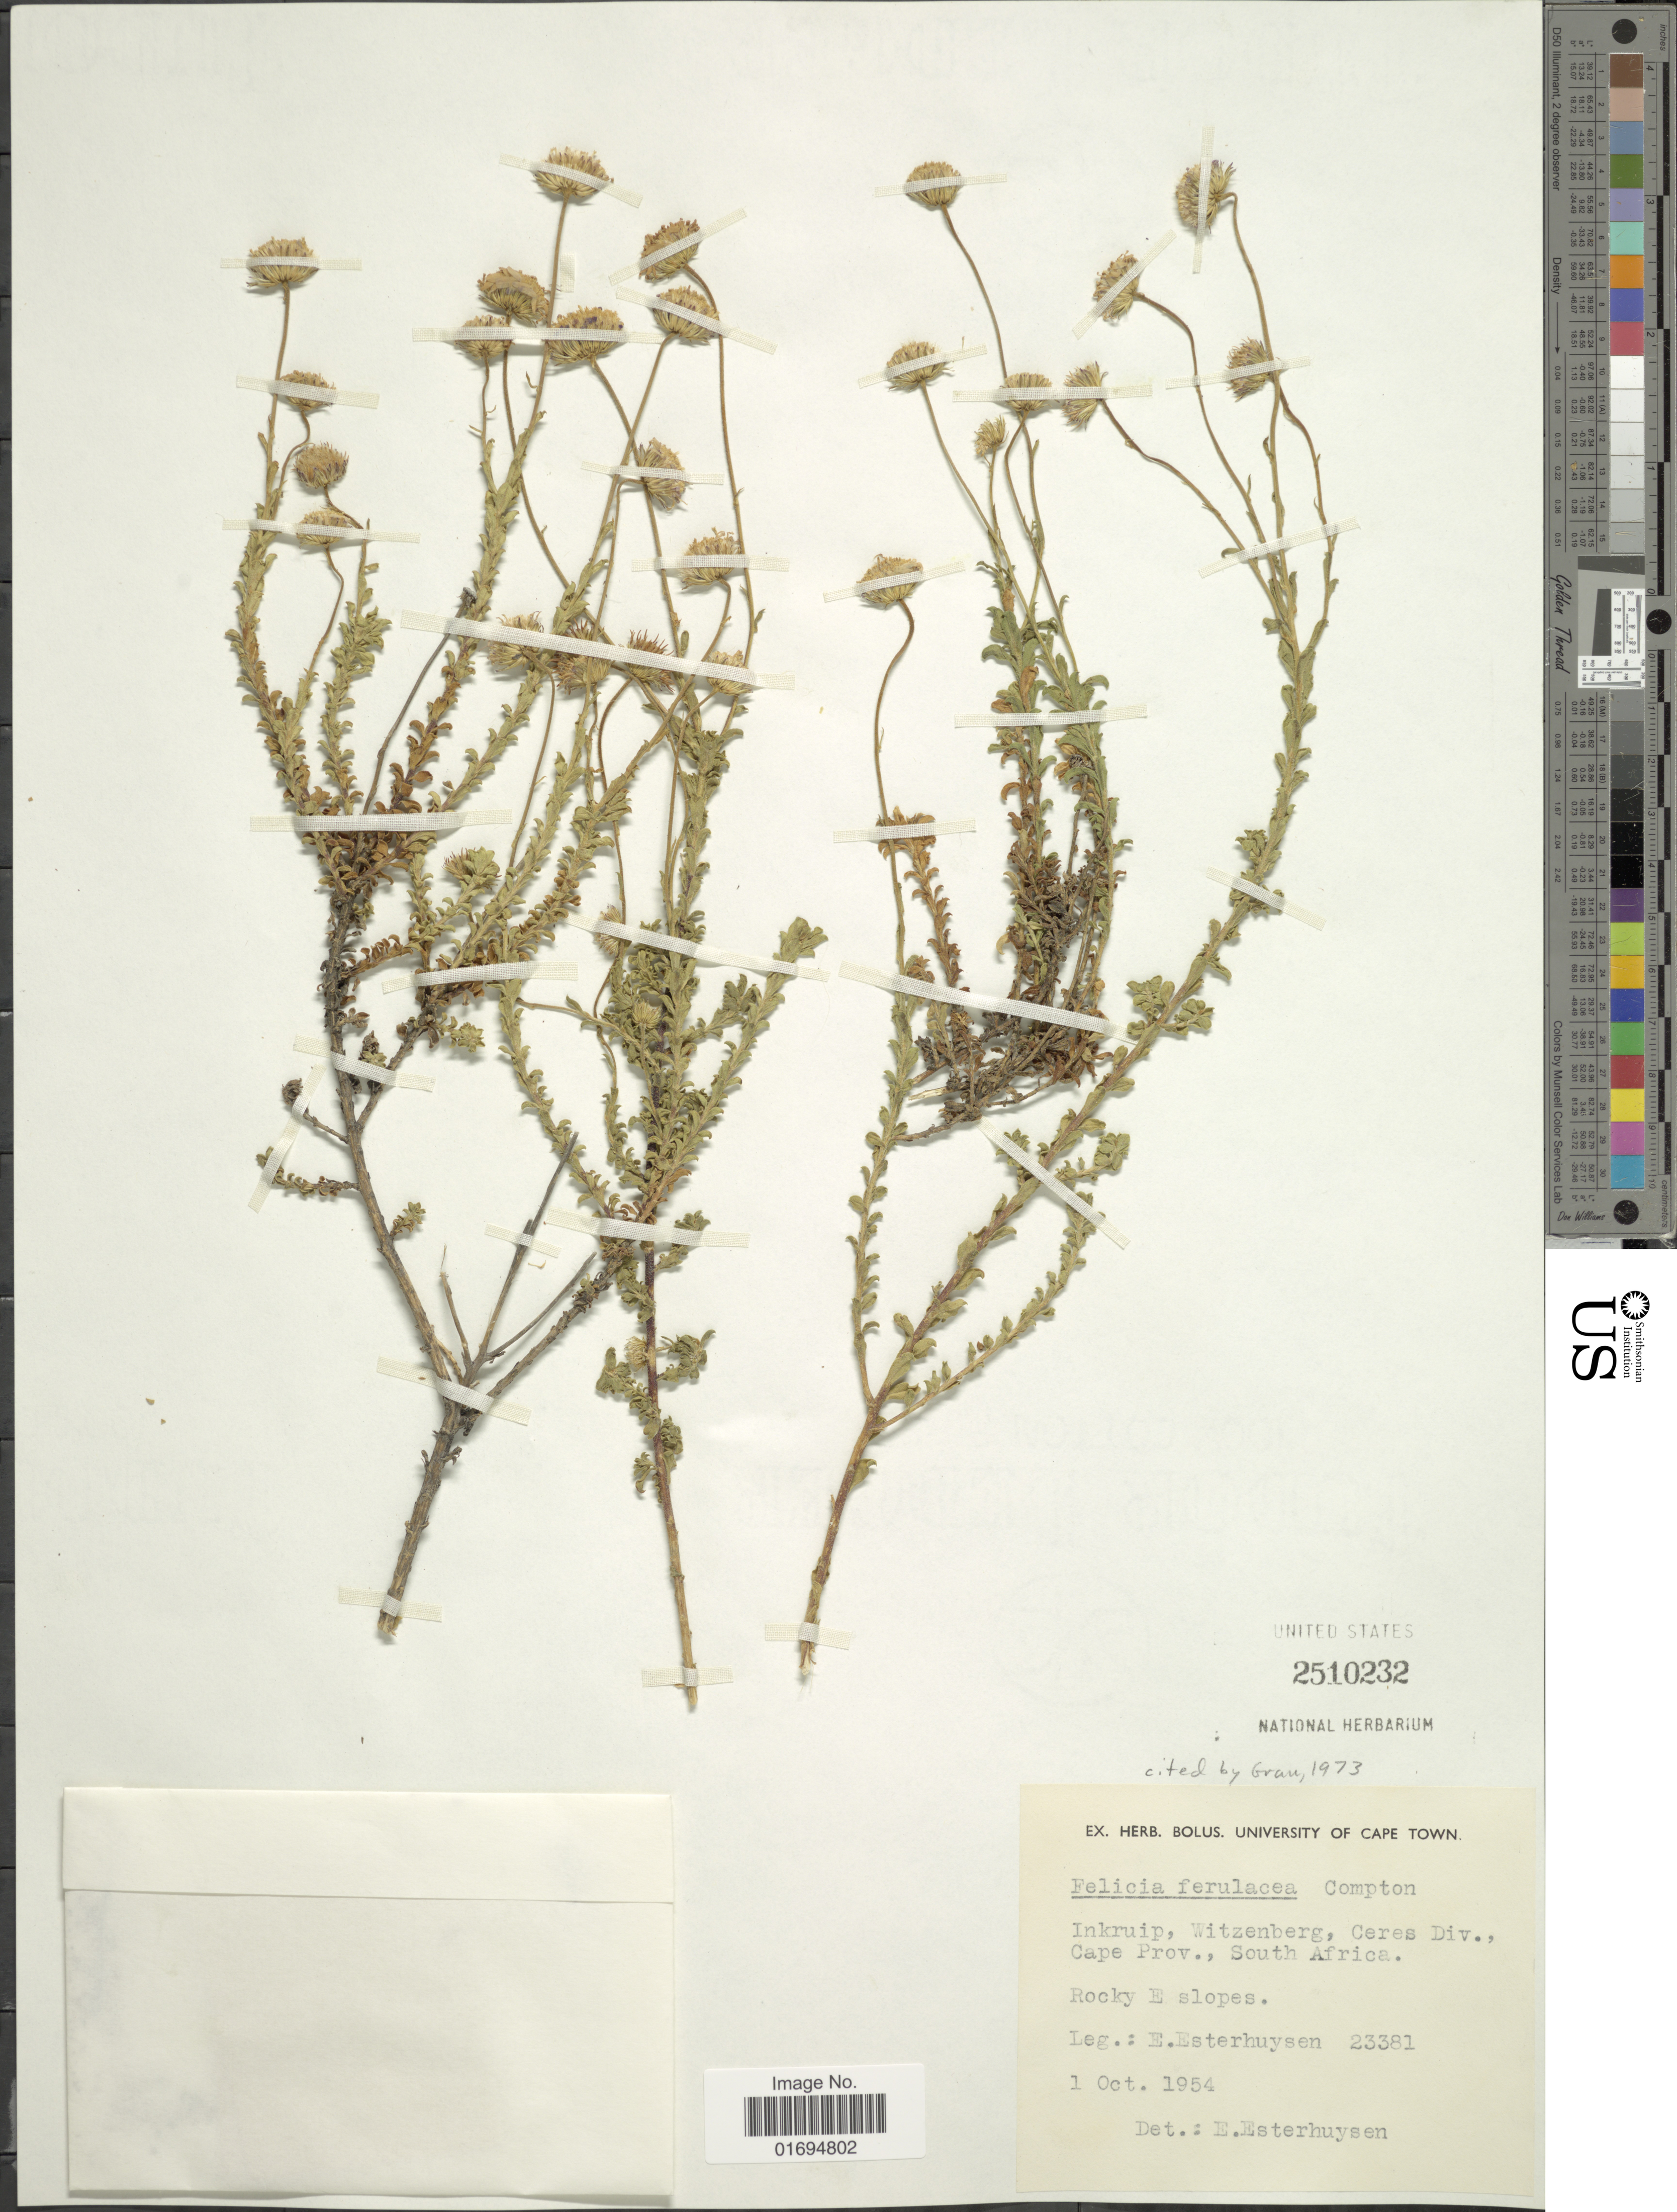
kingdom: Plantae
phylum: Tracheophyta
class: Magnoliopsida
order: Asterales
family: Asteraceae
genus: Felicia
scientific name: Felicia ferulacea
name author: Compton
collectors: E. E. Esterhuysen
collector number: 23381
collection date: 1954-10-01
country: South Africa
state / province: Western Cape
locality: Inkruip, Witzenberg, Ceres Div., Cape Prov.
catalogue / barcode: US 2510232